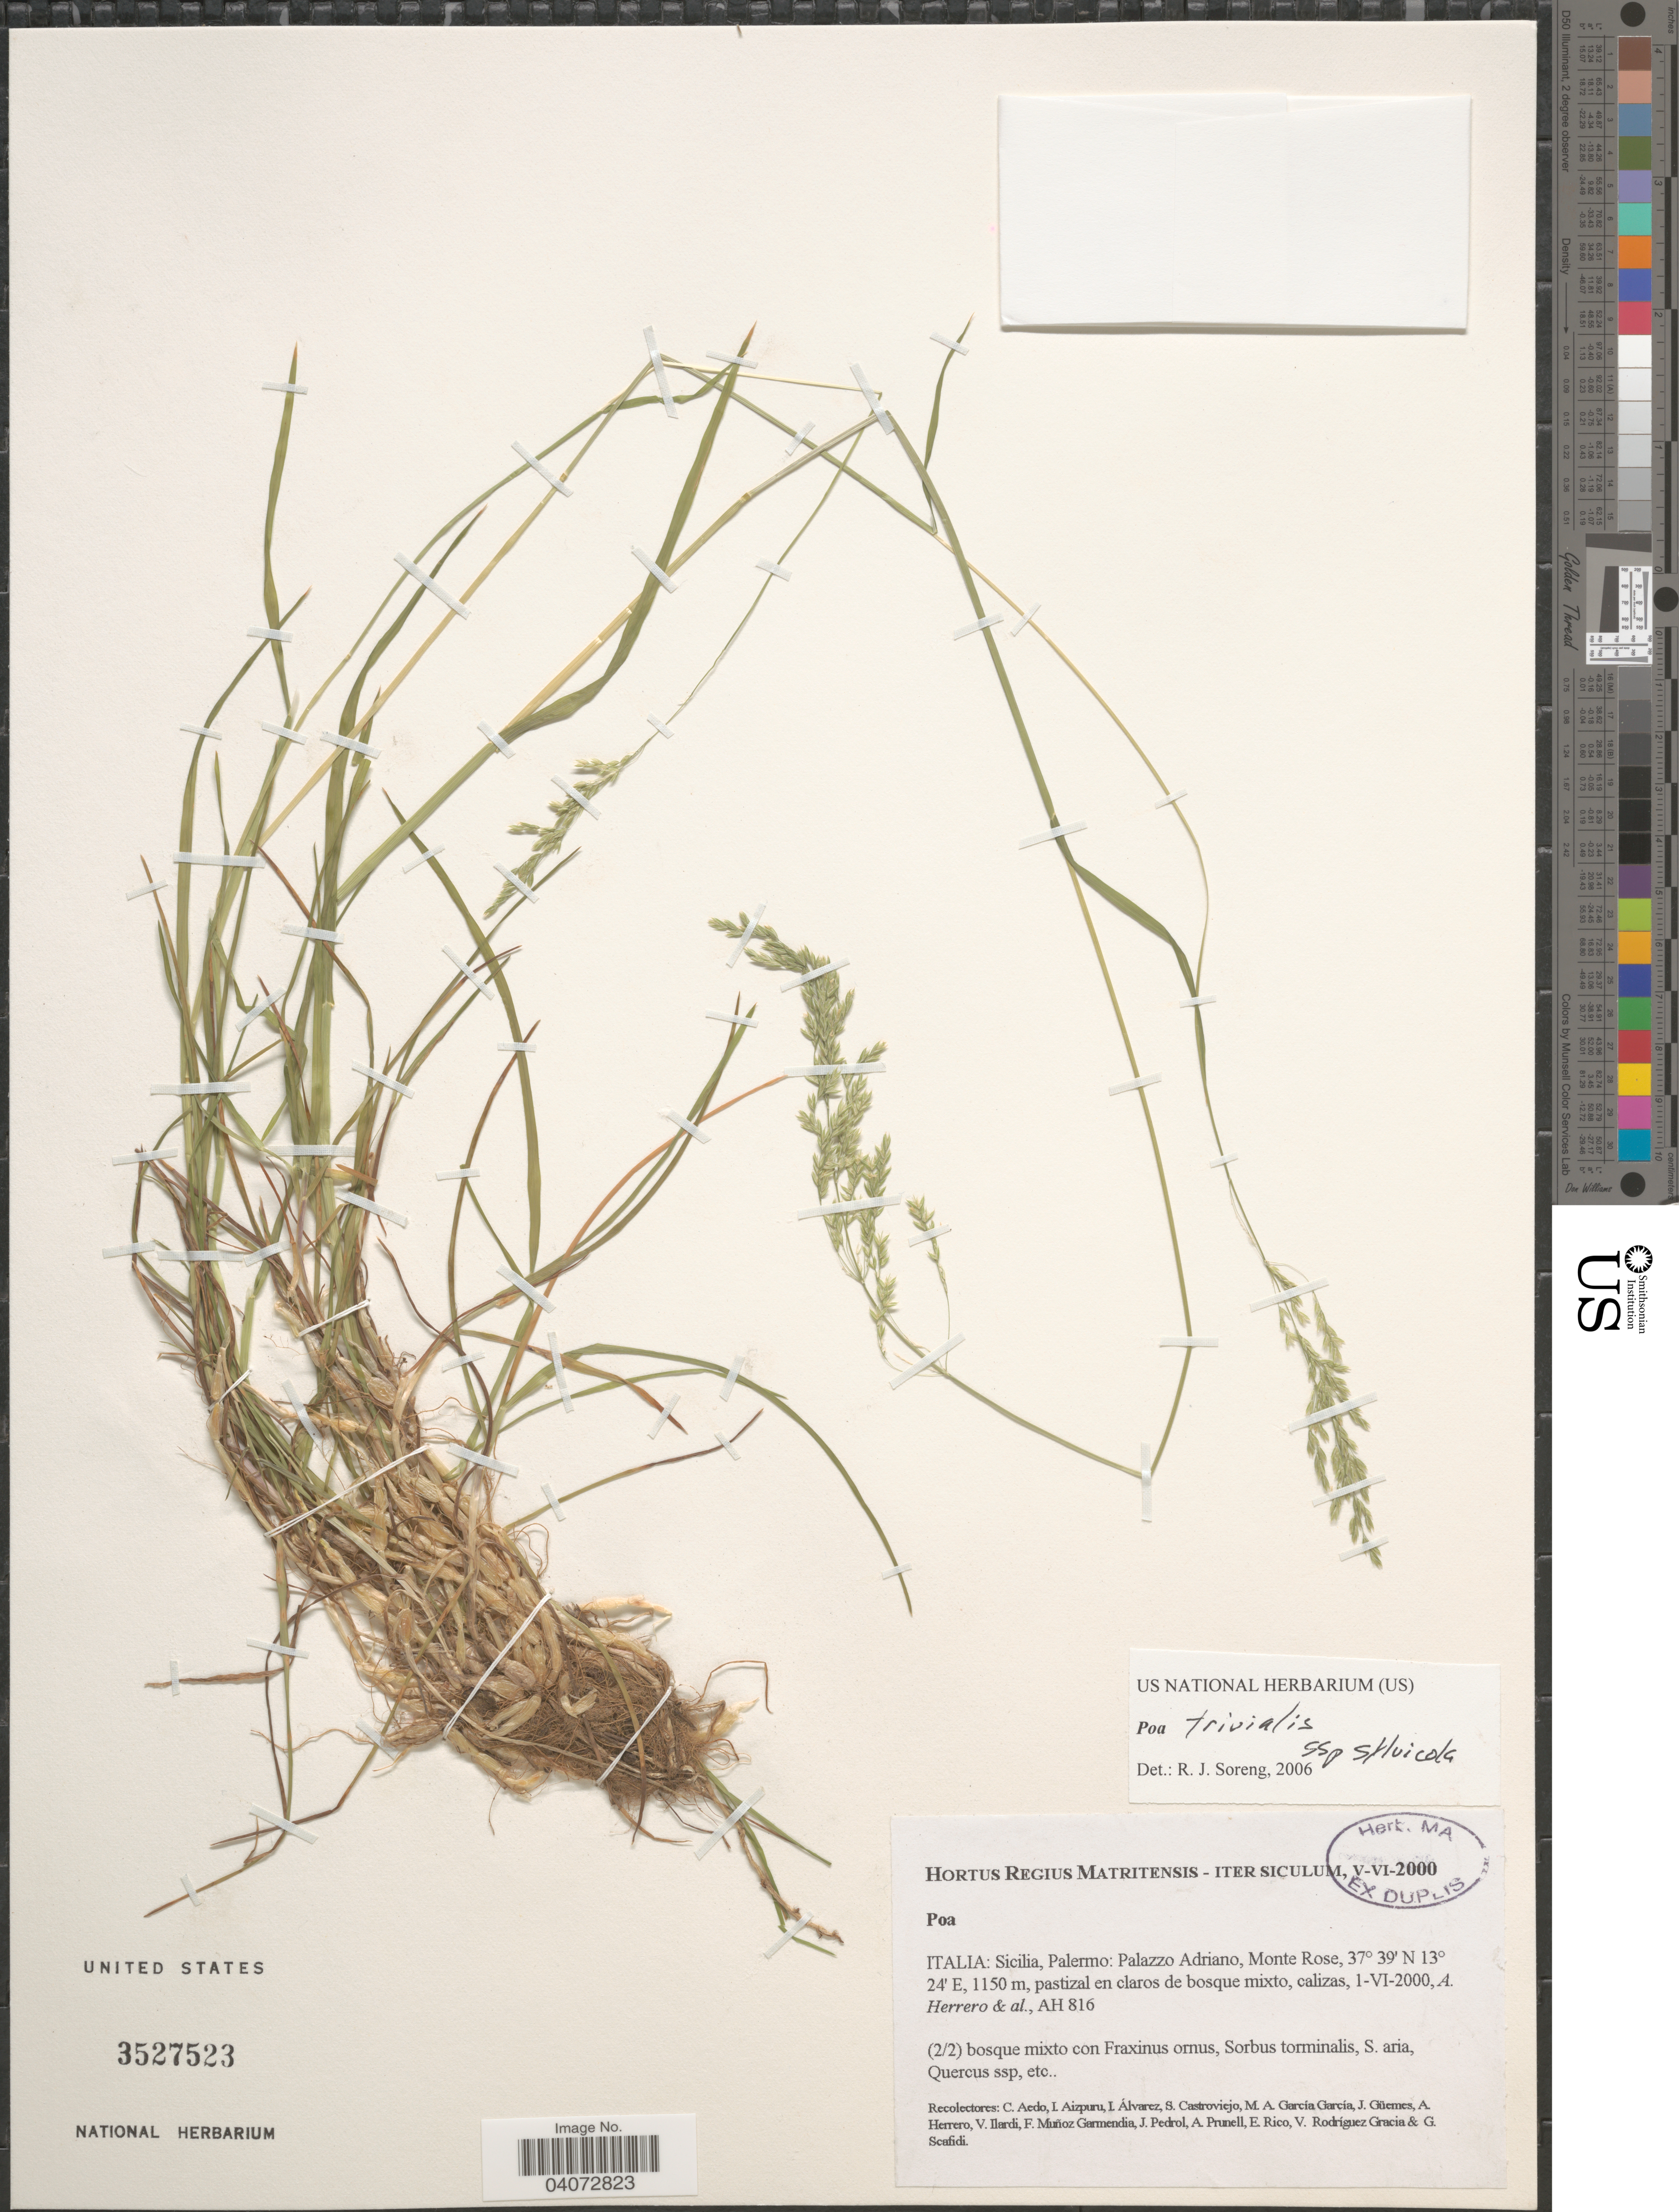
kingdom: Plantae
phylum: Tracheophyta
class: Liliopsida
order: Poales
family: Poaceae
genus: Poa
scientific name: Poa trivialis subsp. sylvicola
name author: (Gussone) H. Lindb.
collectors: A. Herrero, C. Aedo, I. Aizpuru, I. Alvarez & et al.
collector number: AH816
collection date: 2000-06-01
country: Italy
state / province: Siciliana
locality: Iter Siculum, V-VI-2000. Palermo: Palazzo Adriano, Monte Rose.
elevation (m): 1150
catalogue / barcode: US 3527523